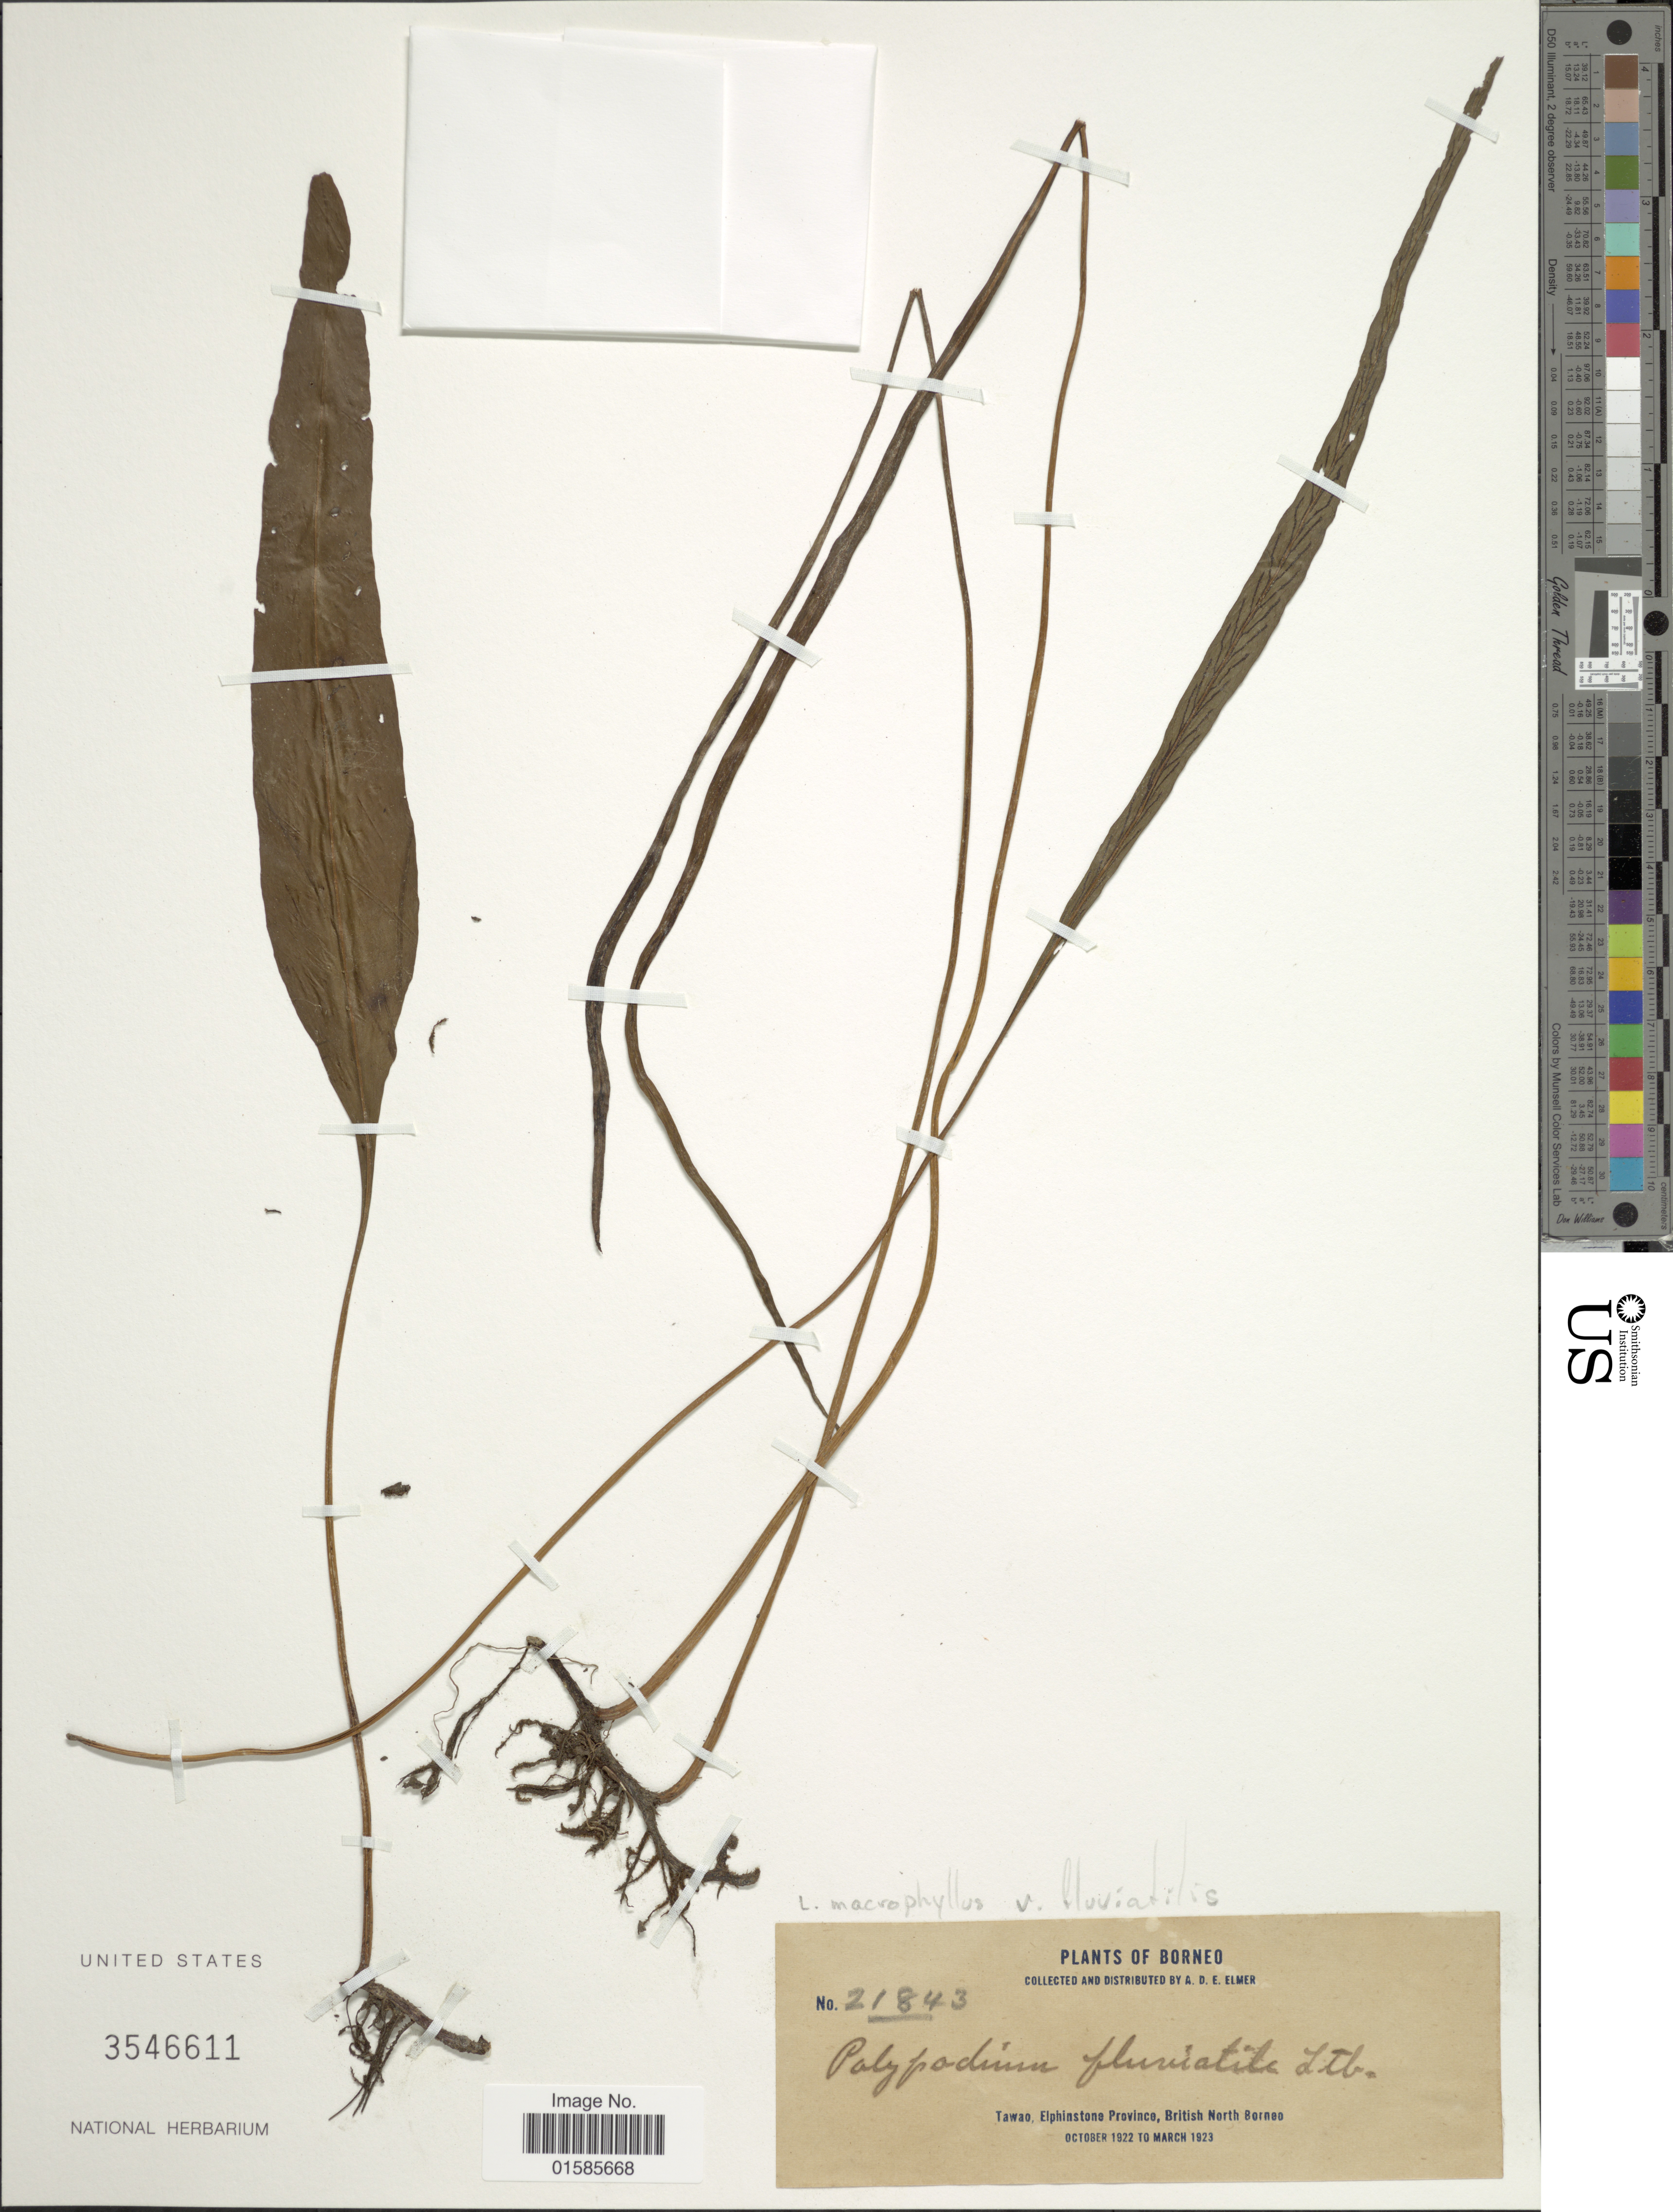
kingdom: Plantae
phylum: Tracheophyta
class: Polypodiopsida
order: Polypodiales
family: Polypodiaceae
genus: Leptochilus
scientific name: Leptochilus macrophyllus var. fluviatilis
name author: (Lauterb.) Noot.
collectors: A. D. E. Elmer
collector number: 21843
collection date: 1922-10/1923-03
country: Malaysia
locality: Borneo, Tawao, Elphinstone Province, British North Borneo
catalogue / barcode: US 3546611